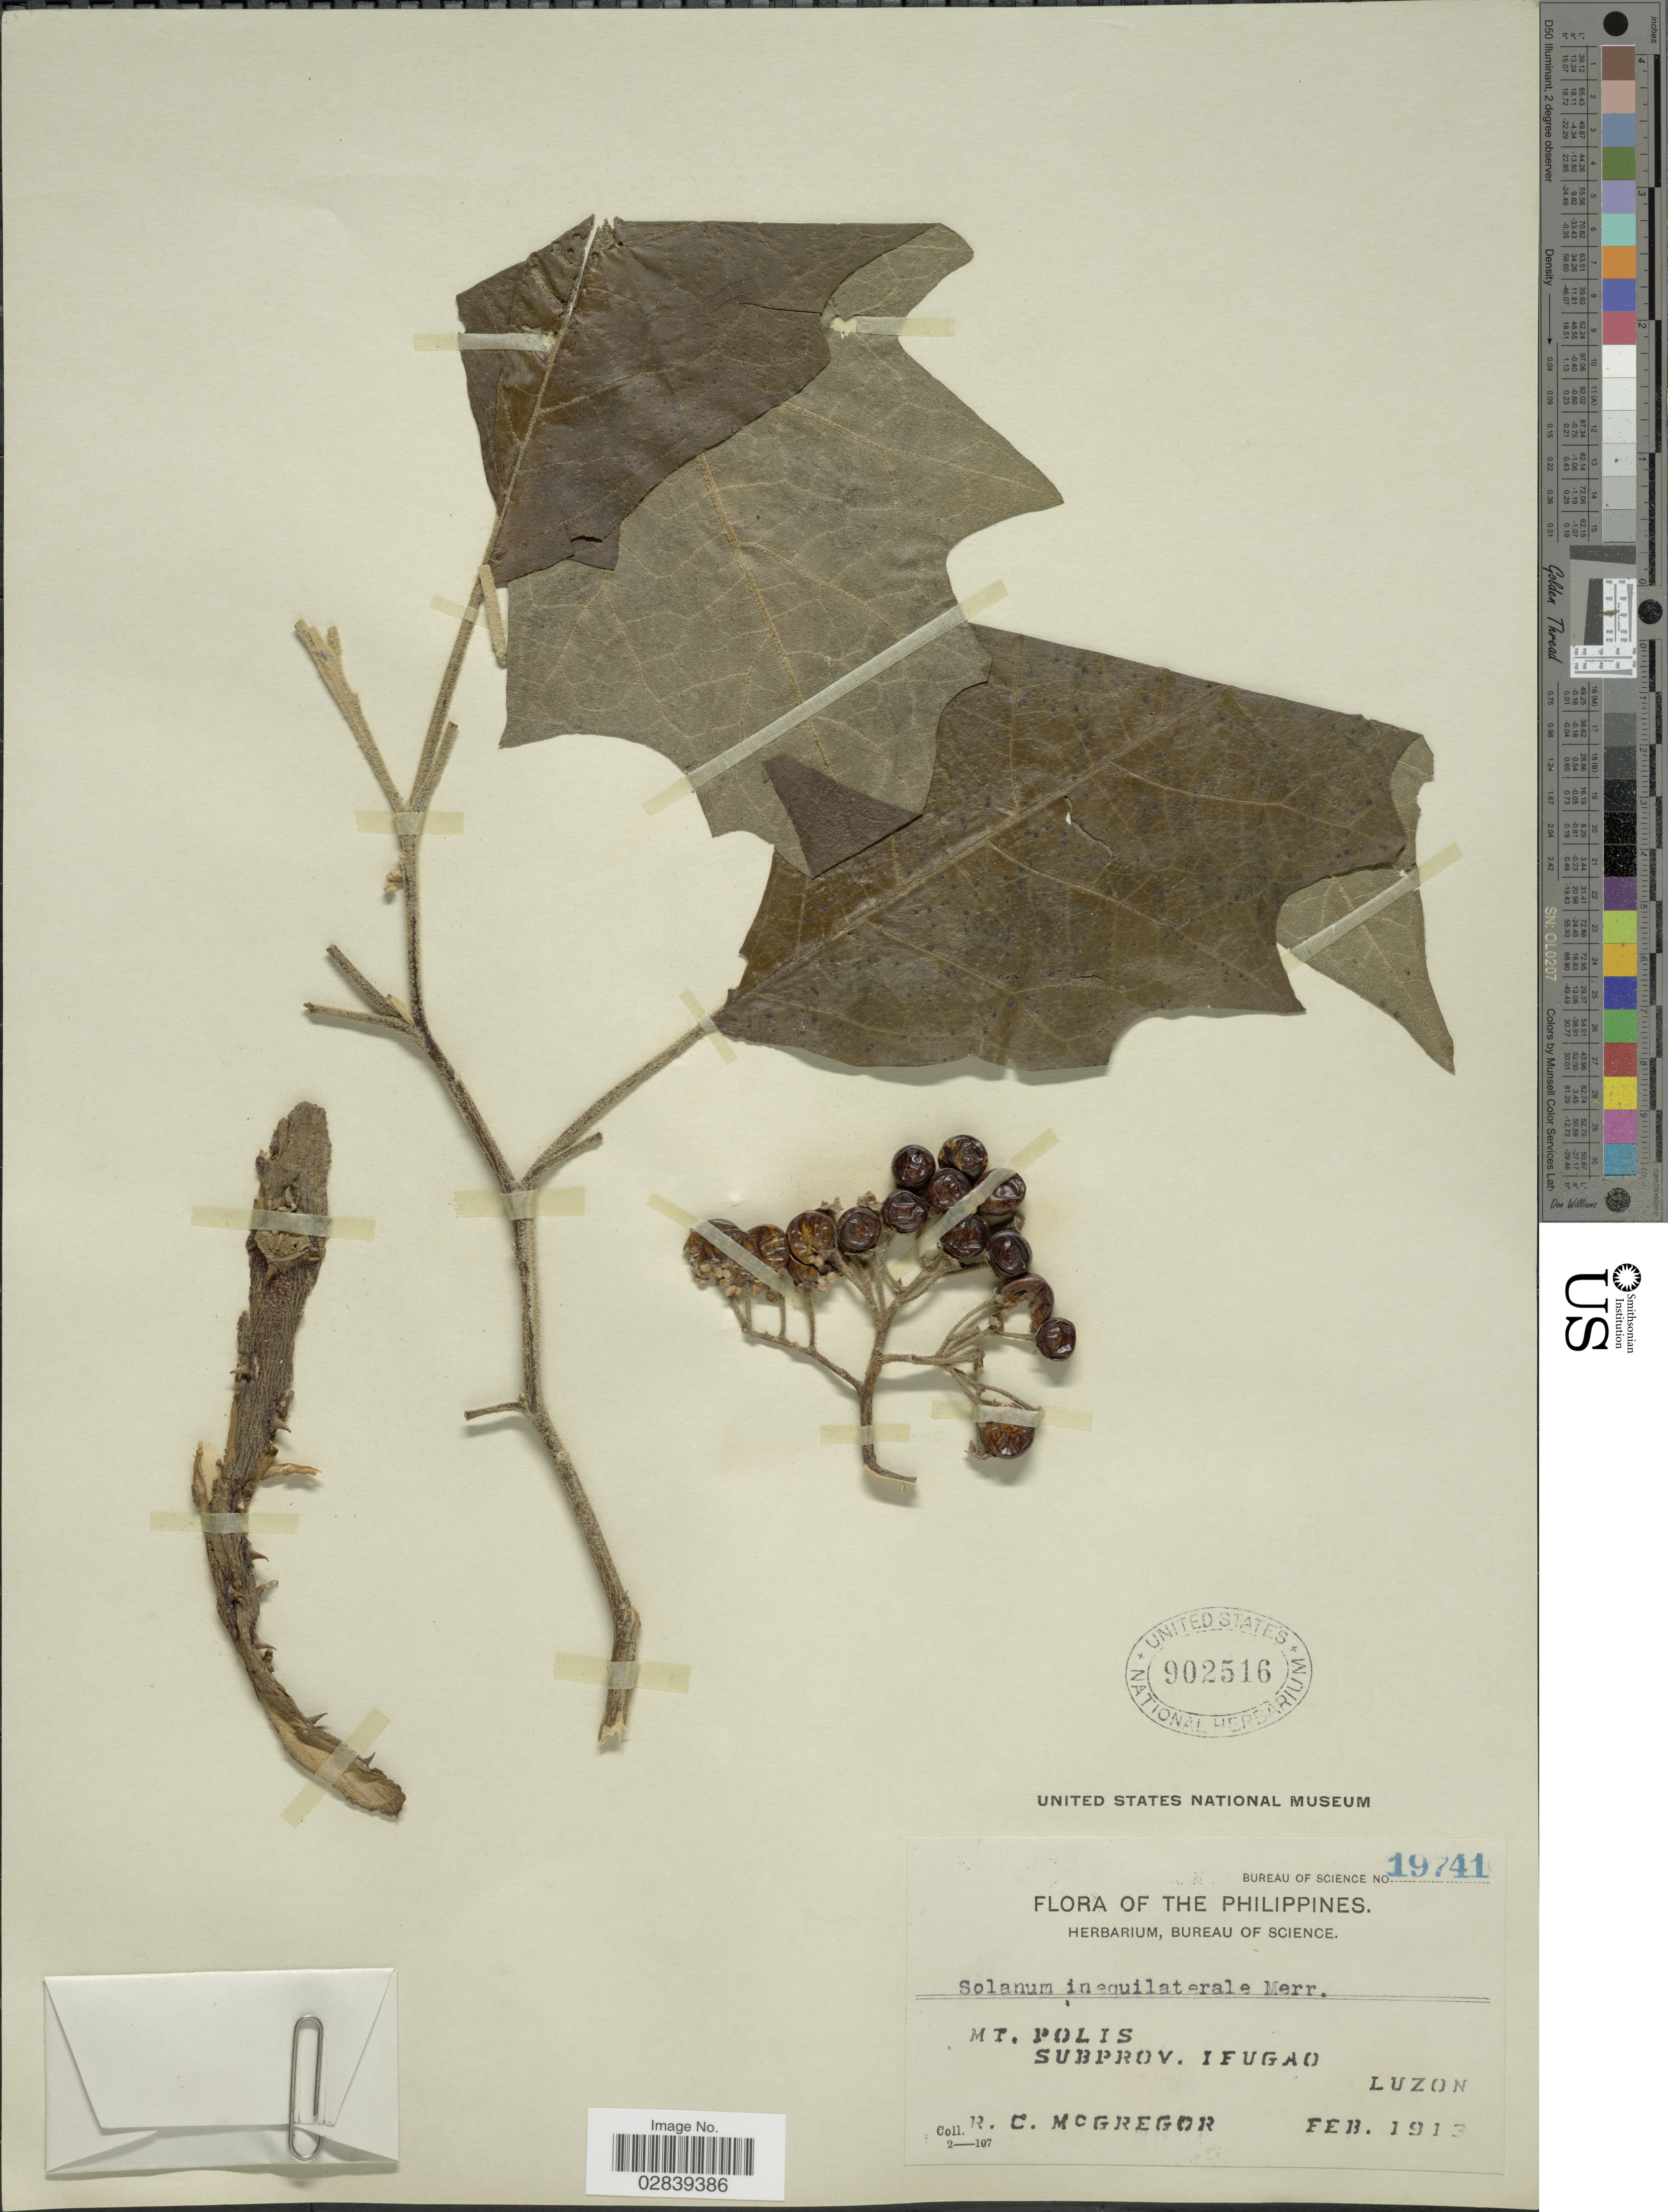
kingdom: Plantae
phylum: Tracheophyta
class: Magnoliopsida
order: Solanales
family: Solanaceae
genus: Solanum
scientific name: Solanum inaequilaterale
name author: Merr.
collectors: R. C. McGregor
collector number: Bureau of Science 19741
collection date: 1913-02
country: Philippines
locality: Mt. Polis, Subprov. Ifugao, Luzon.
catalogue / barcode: US 902516